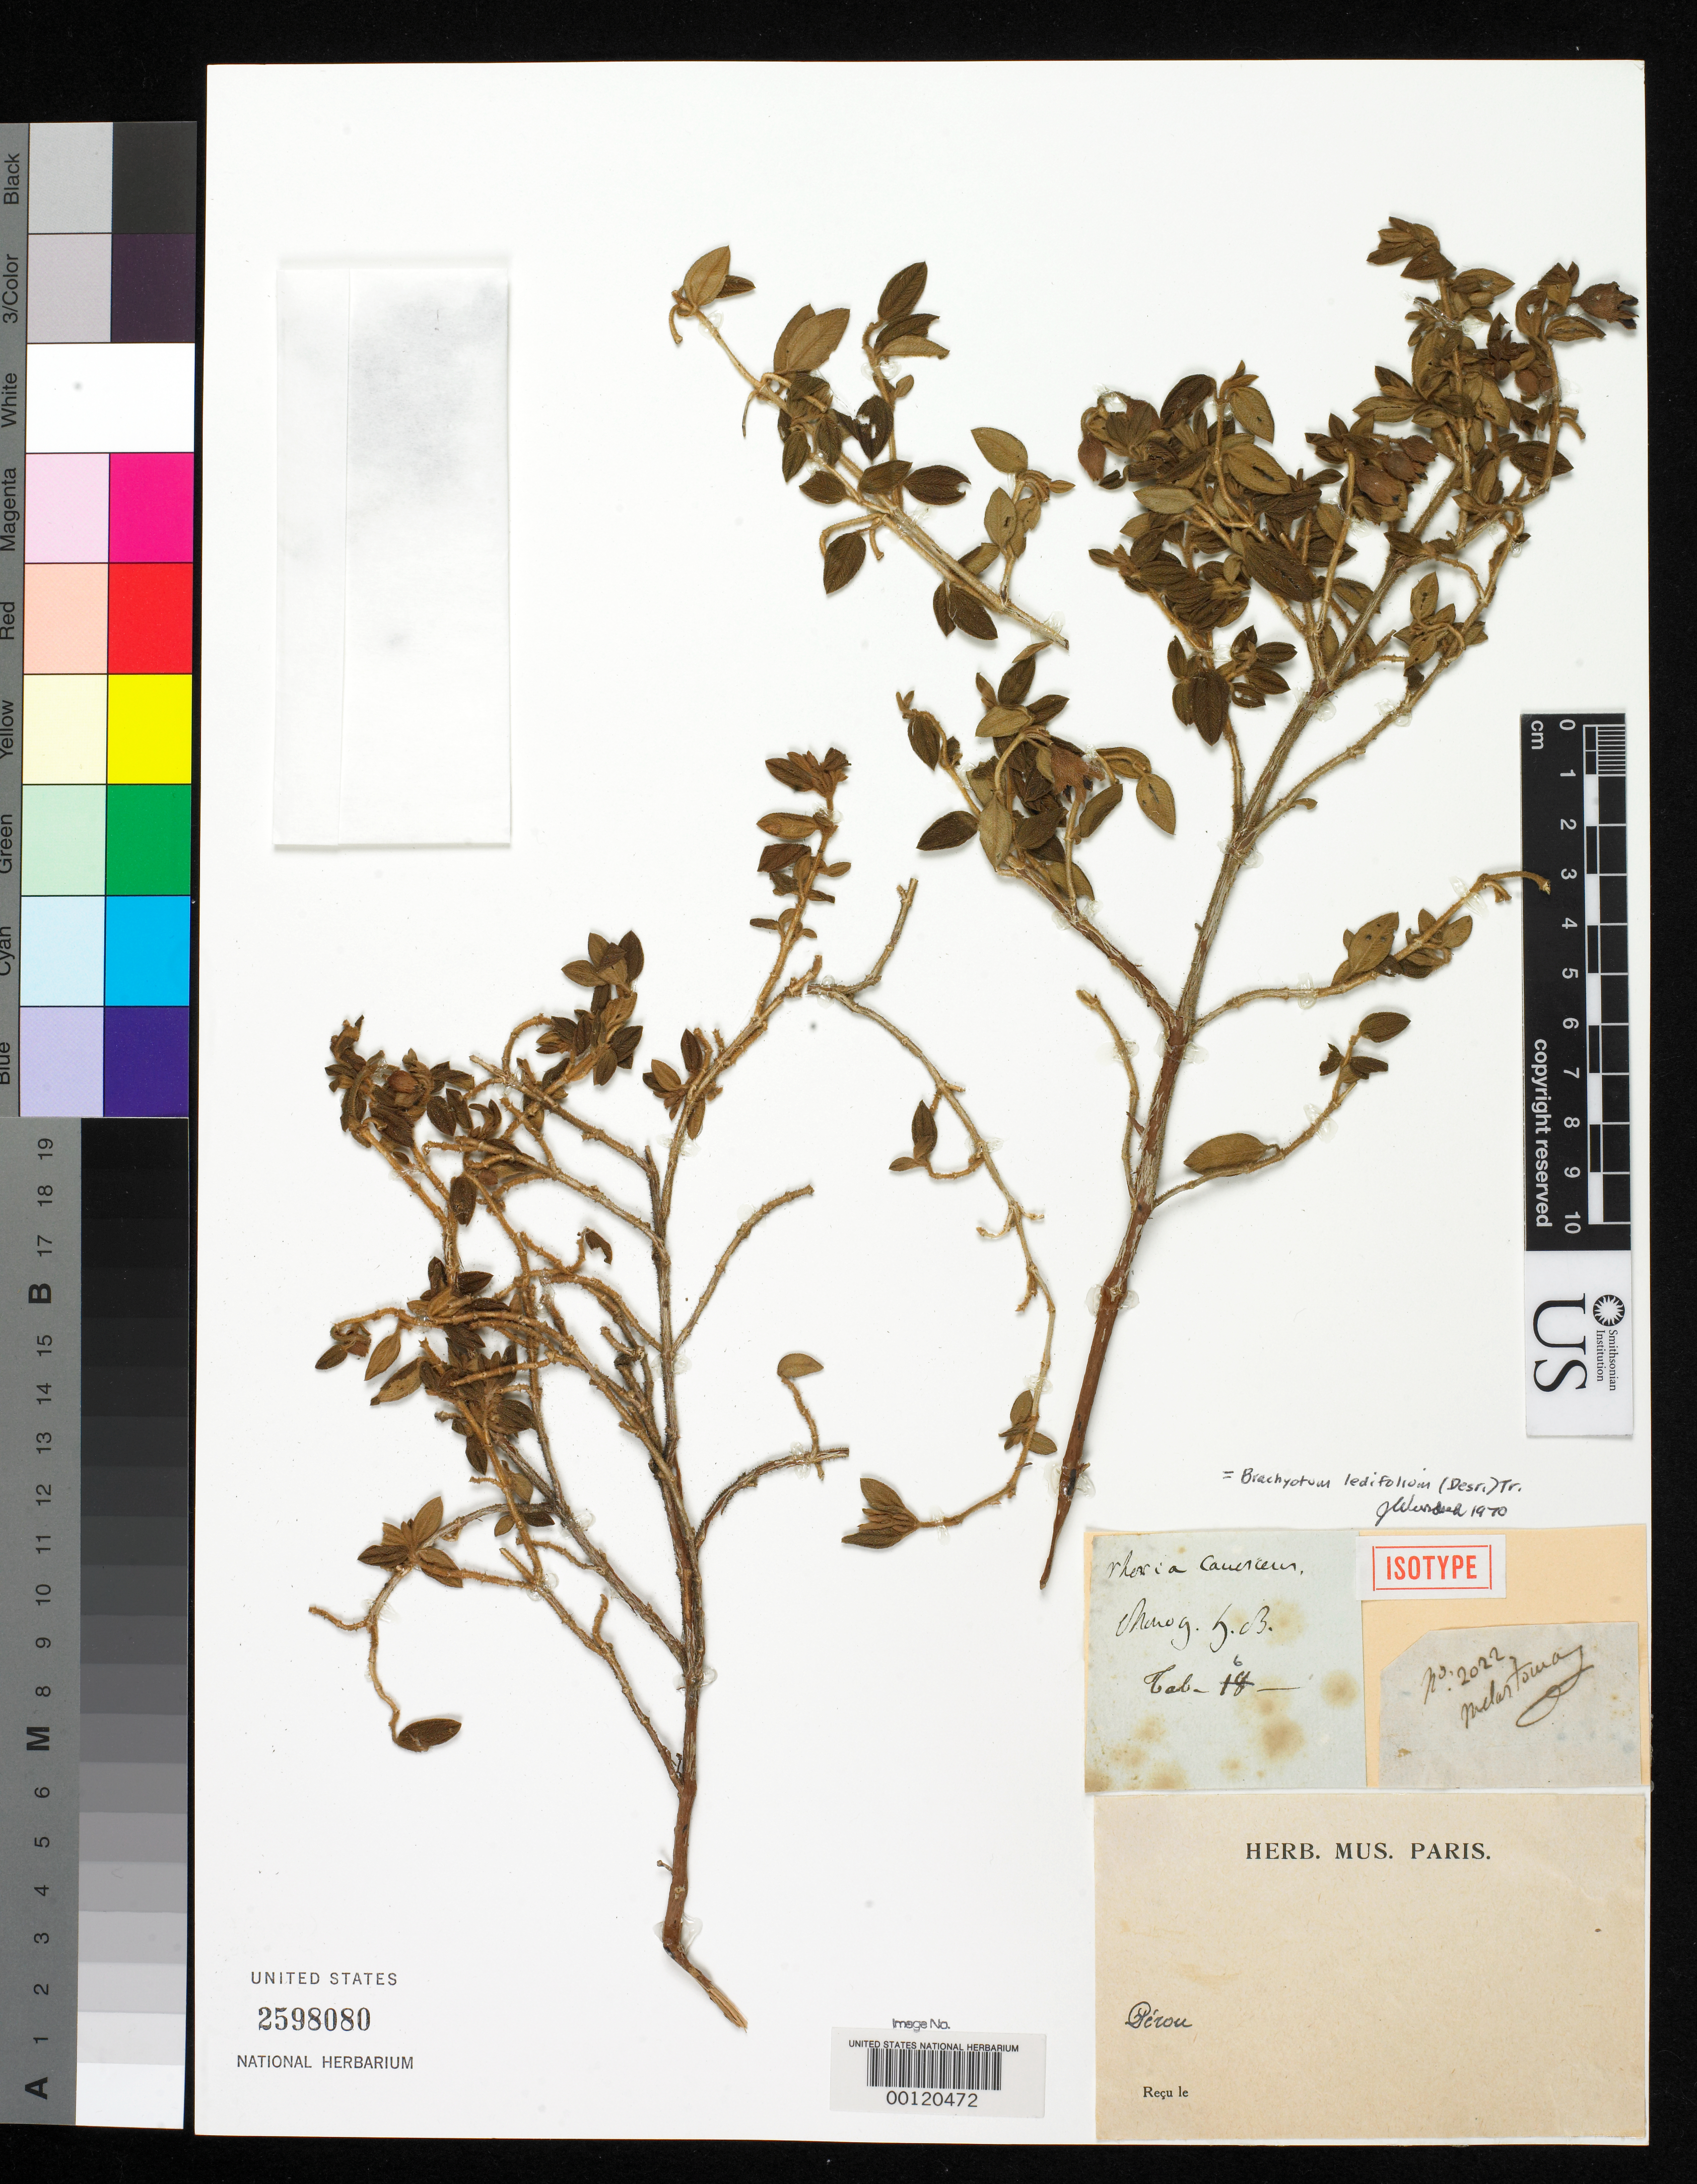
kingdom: Plantae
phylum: Tracheophyta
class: Magnoliopsida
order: Myrtales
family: Melastomataceae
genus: Rhexia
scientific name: Rhexia canescens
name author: Bonpl. & Rich.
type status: Isotype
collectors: A. J. A. Bonpland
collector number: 2022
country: Colombia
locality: Purase.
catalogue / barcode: US 2598080